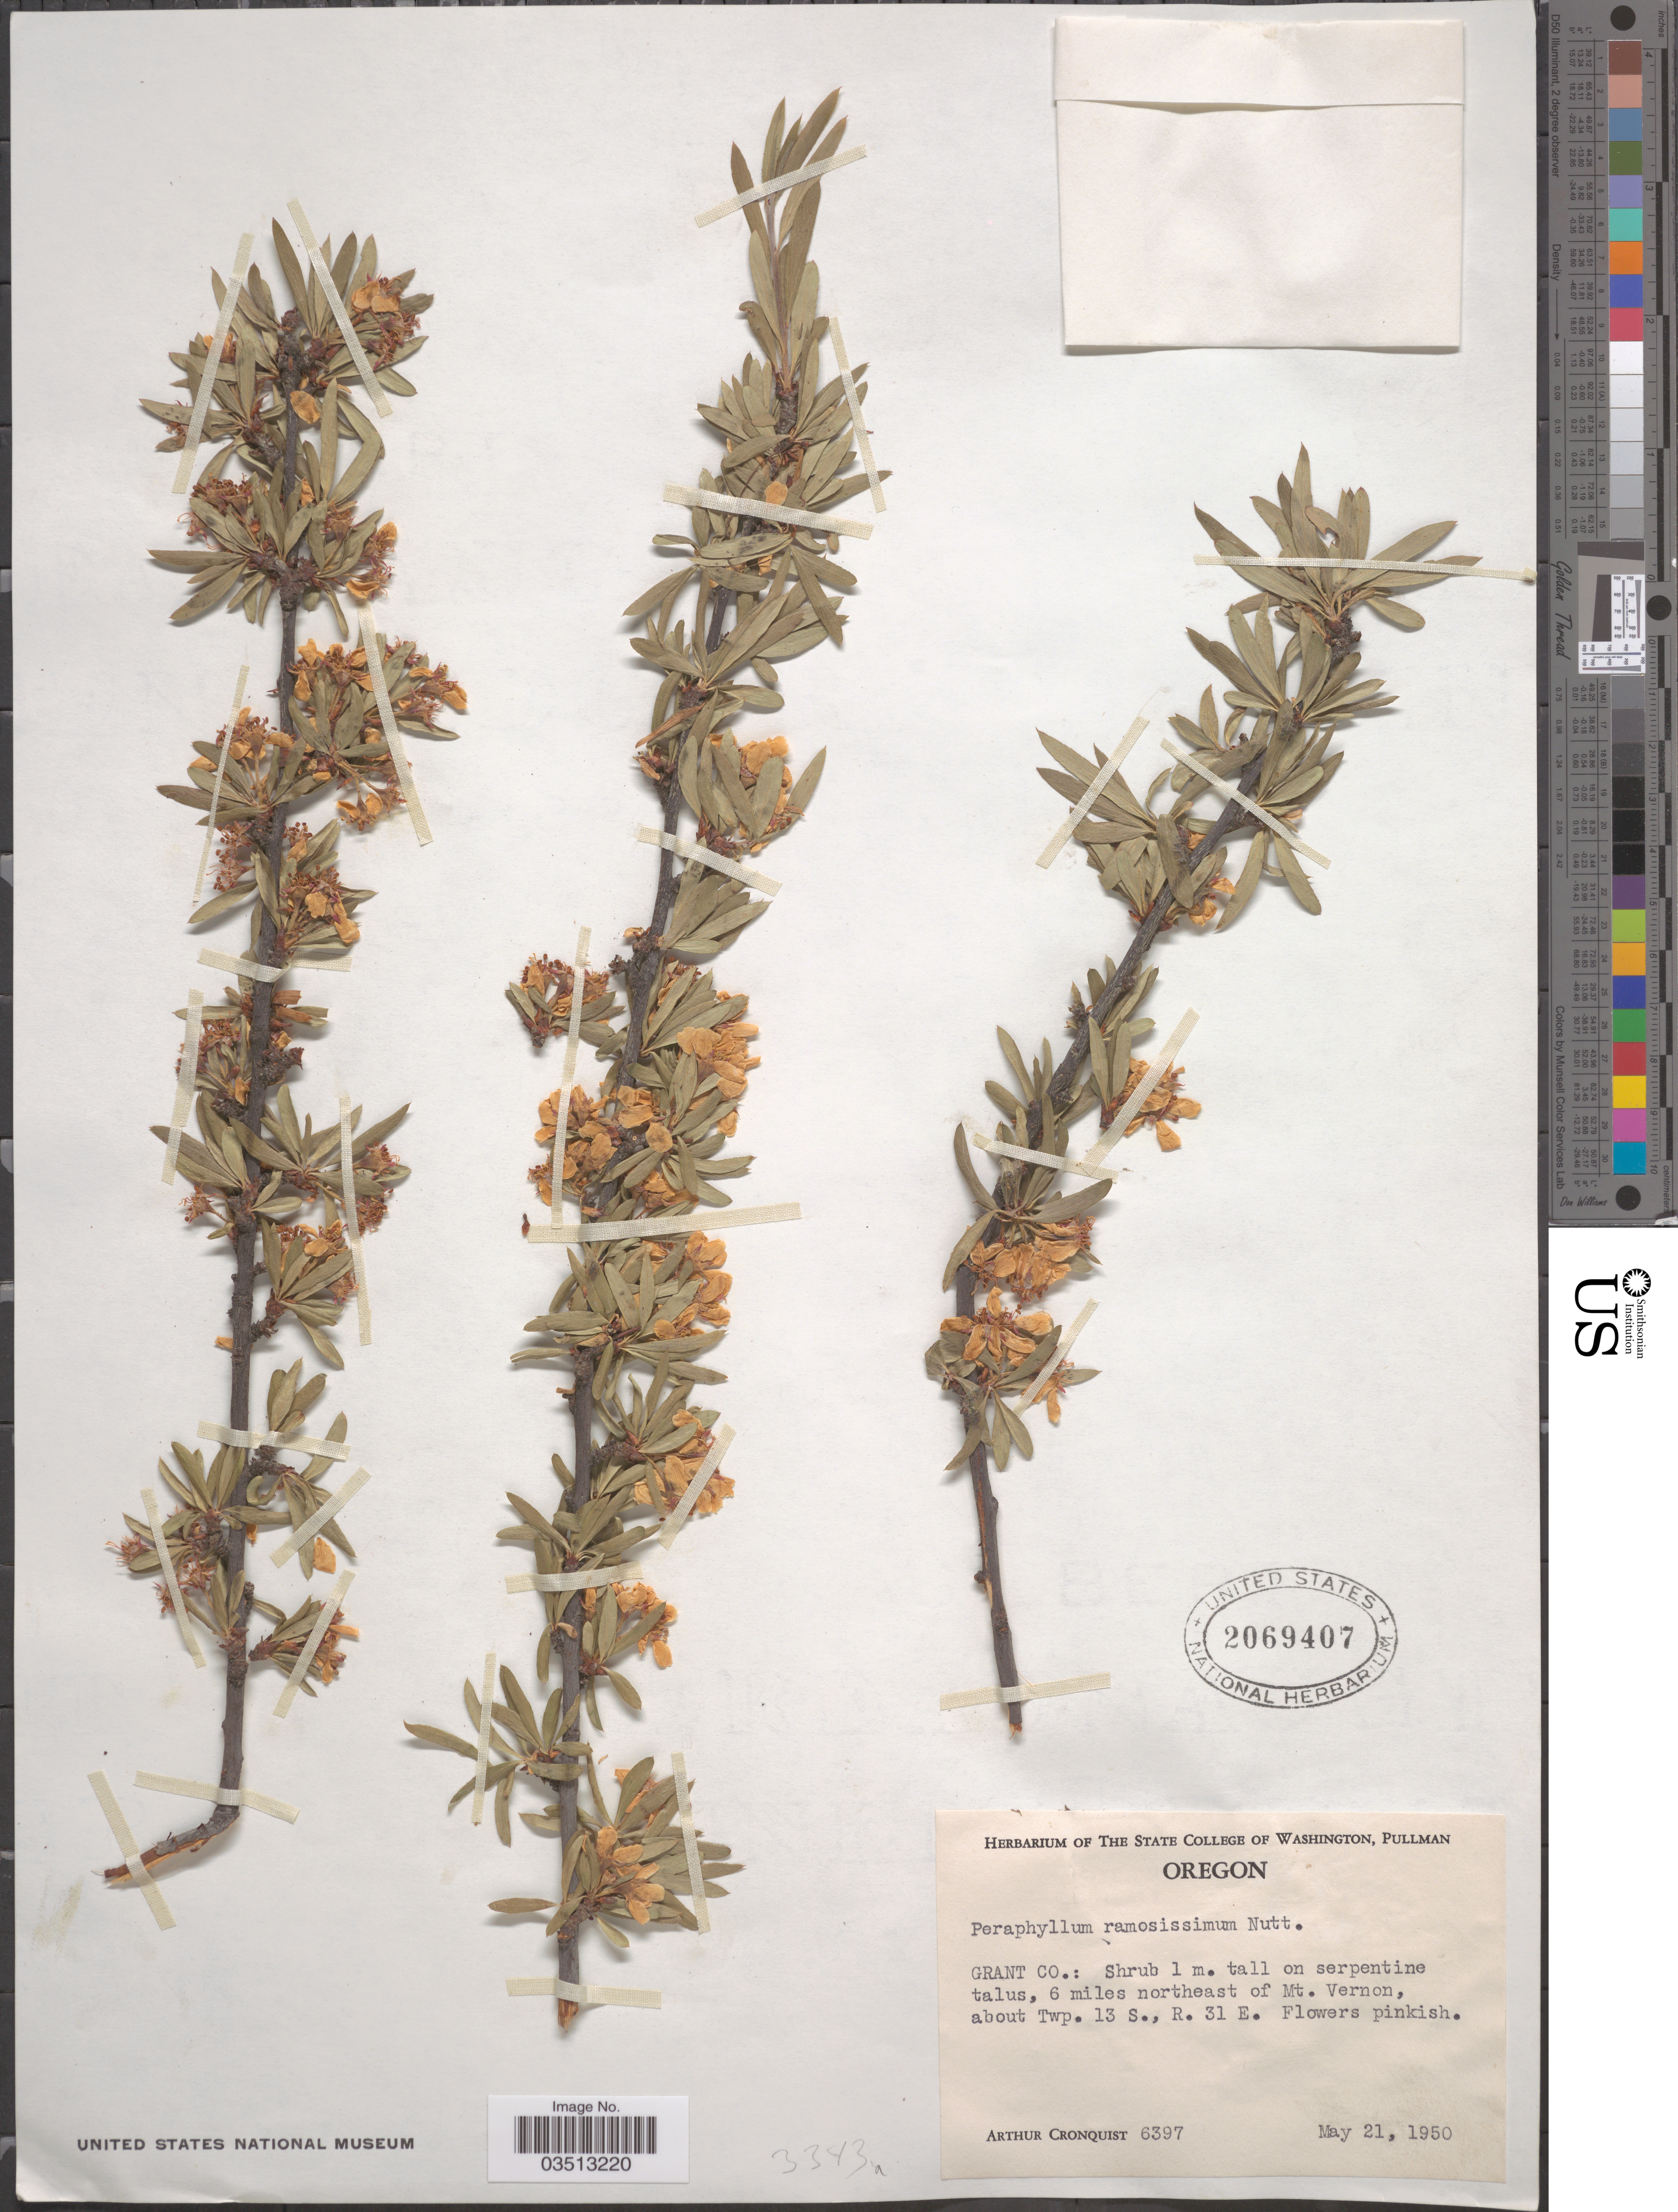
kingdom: Plantae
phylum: Tracheophyta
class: Magnoliopsida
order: Rosales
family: Rosaceae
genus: Peraphyllum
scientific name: Peraphyllum ramosissimum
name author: Nutt.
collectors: A. J. Cronquist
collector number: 6397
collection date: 1950-05-21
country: United States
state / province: Oregon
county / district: Grant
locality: Grant Co.: 6 miles northeast of Mt. Vernon, about Twp. 13 S., R. 31 E.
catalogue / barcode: US 2069407